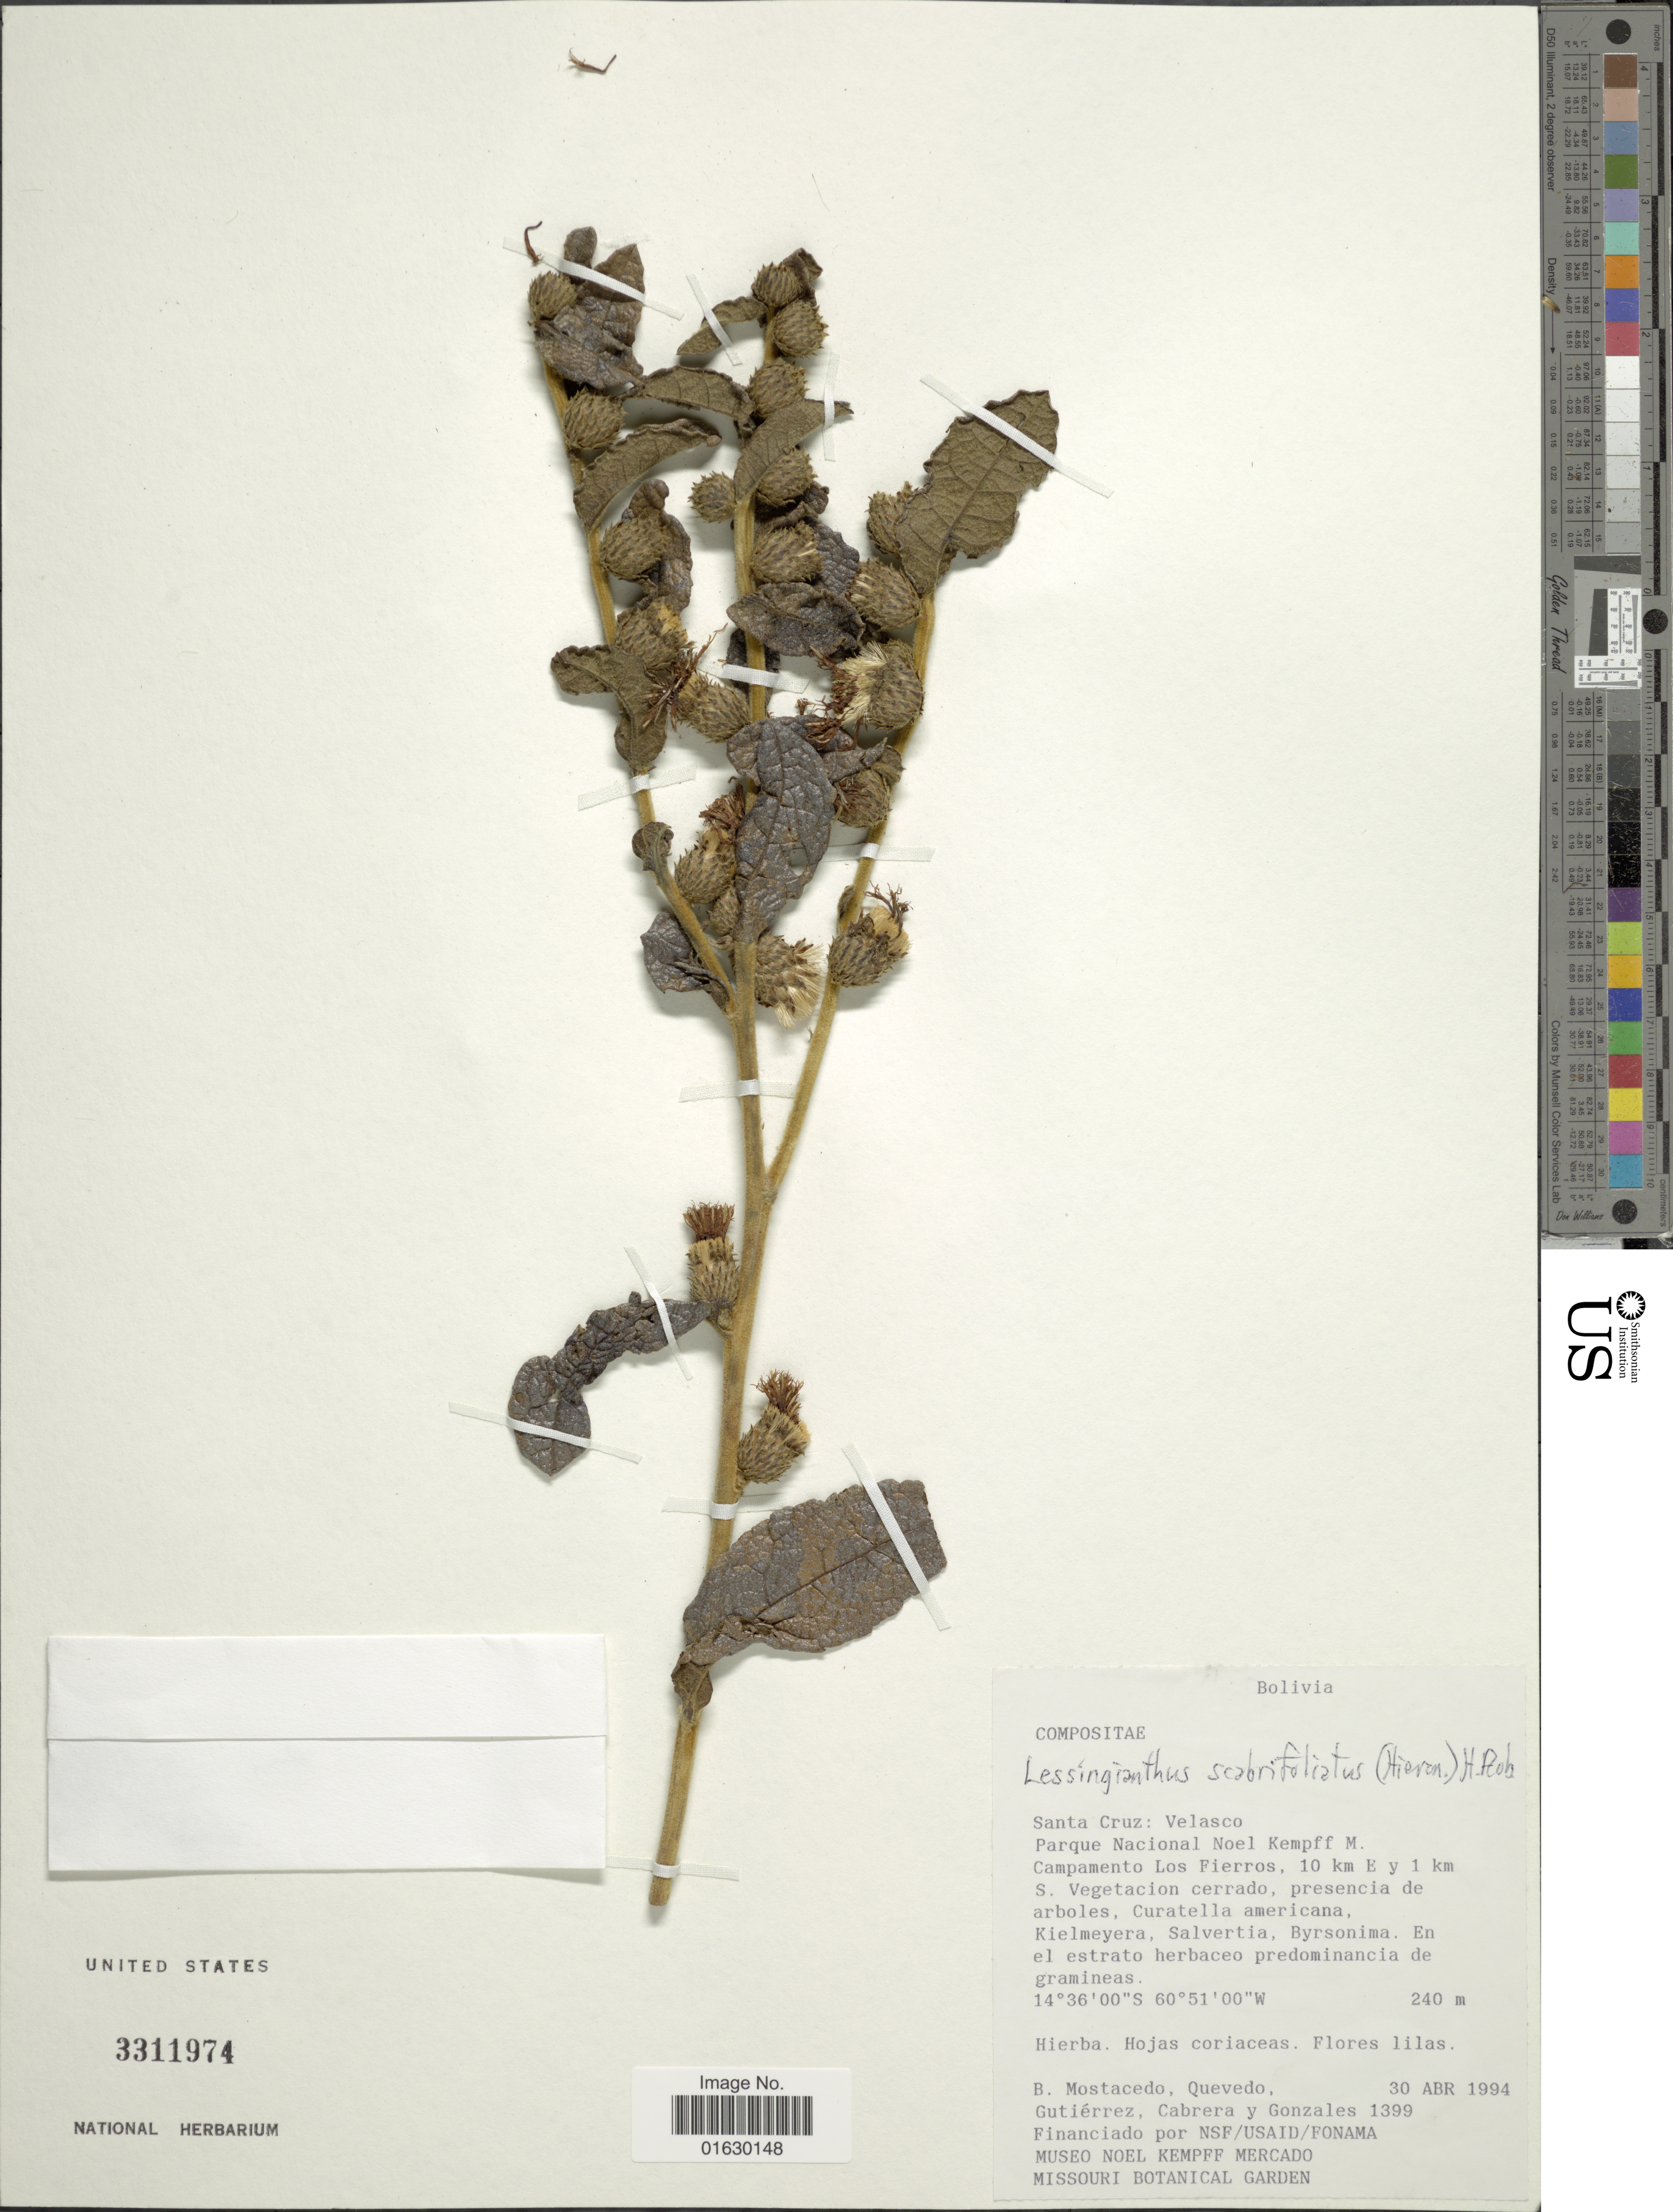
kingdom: Plantae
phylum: Tracheophyta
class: Magnoliopsida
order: Asterales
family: Asteraceae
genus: Lessingianthus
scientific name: Lessingianthus scabrifoliatus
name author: (Hieron.) H. Rob.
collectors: B. Mostacedo, -- Quevedo, Gutiérrez, --, Cabrera, -- & Gonzales, --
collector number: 1399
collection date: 1994-04-30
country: Bolivia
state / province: Santa Cruz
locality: Santa Cruz, Velasco, Parque Nacional Noel Kempff M. Campamento Los Fierros, 10 km E y 1 km S. Vegetation cerrado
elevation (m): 240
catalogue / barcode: US 3311974